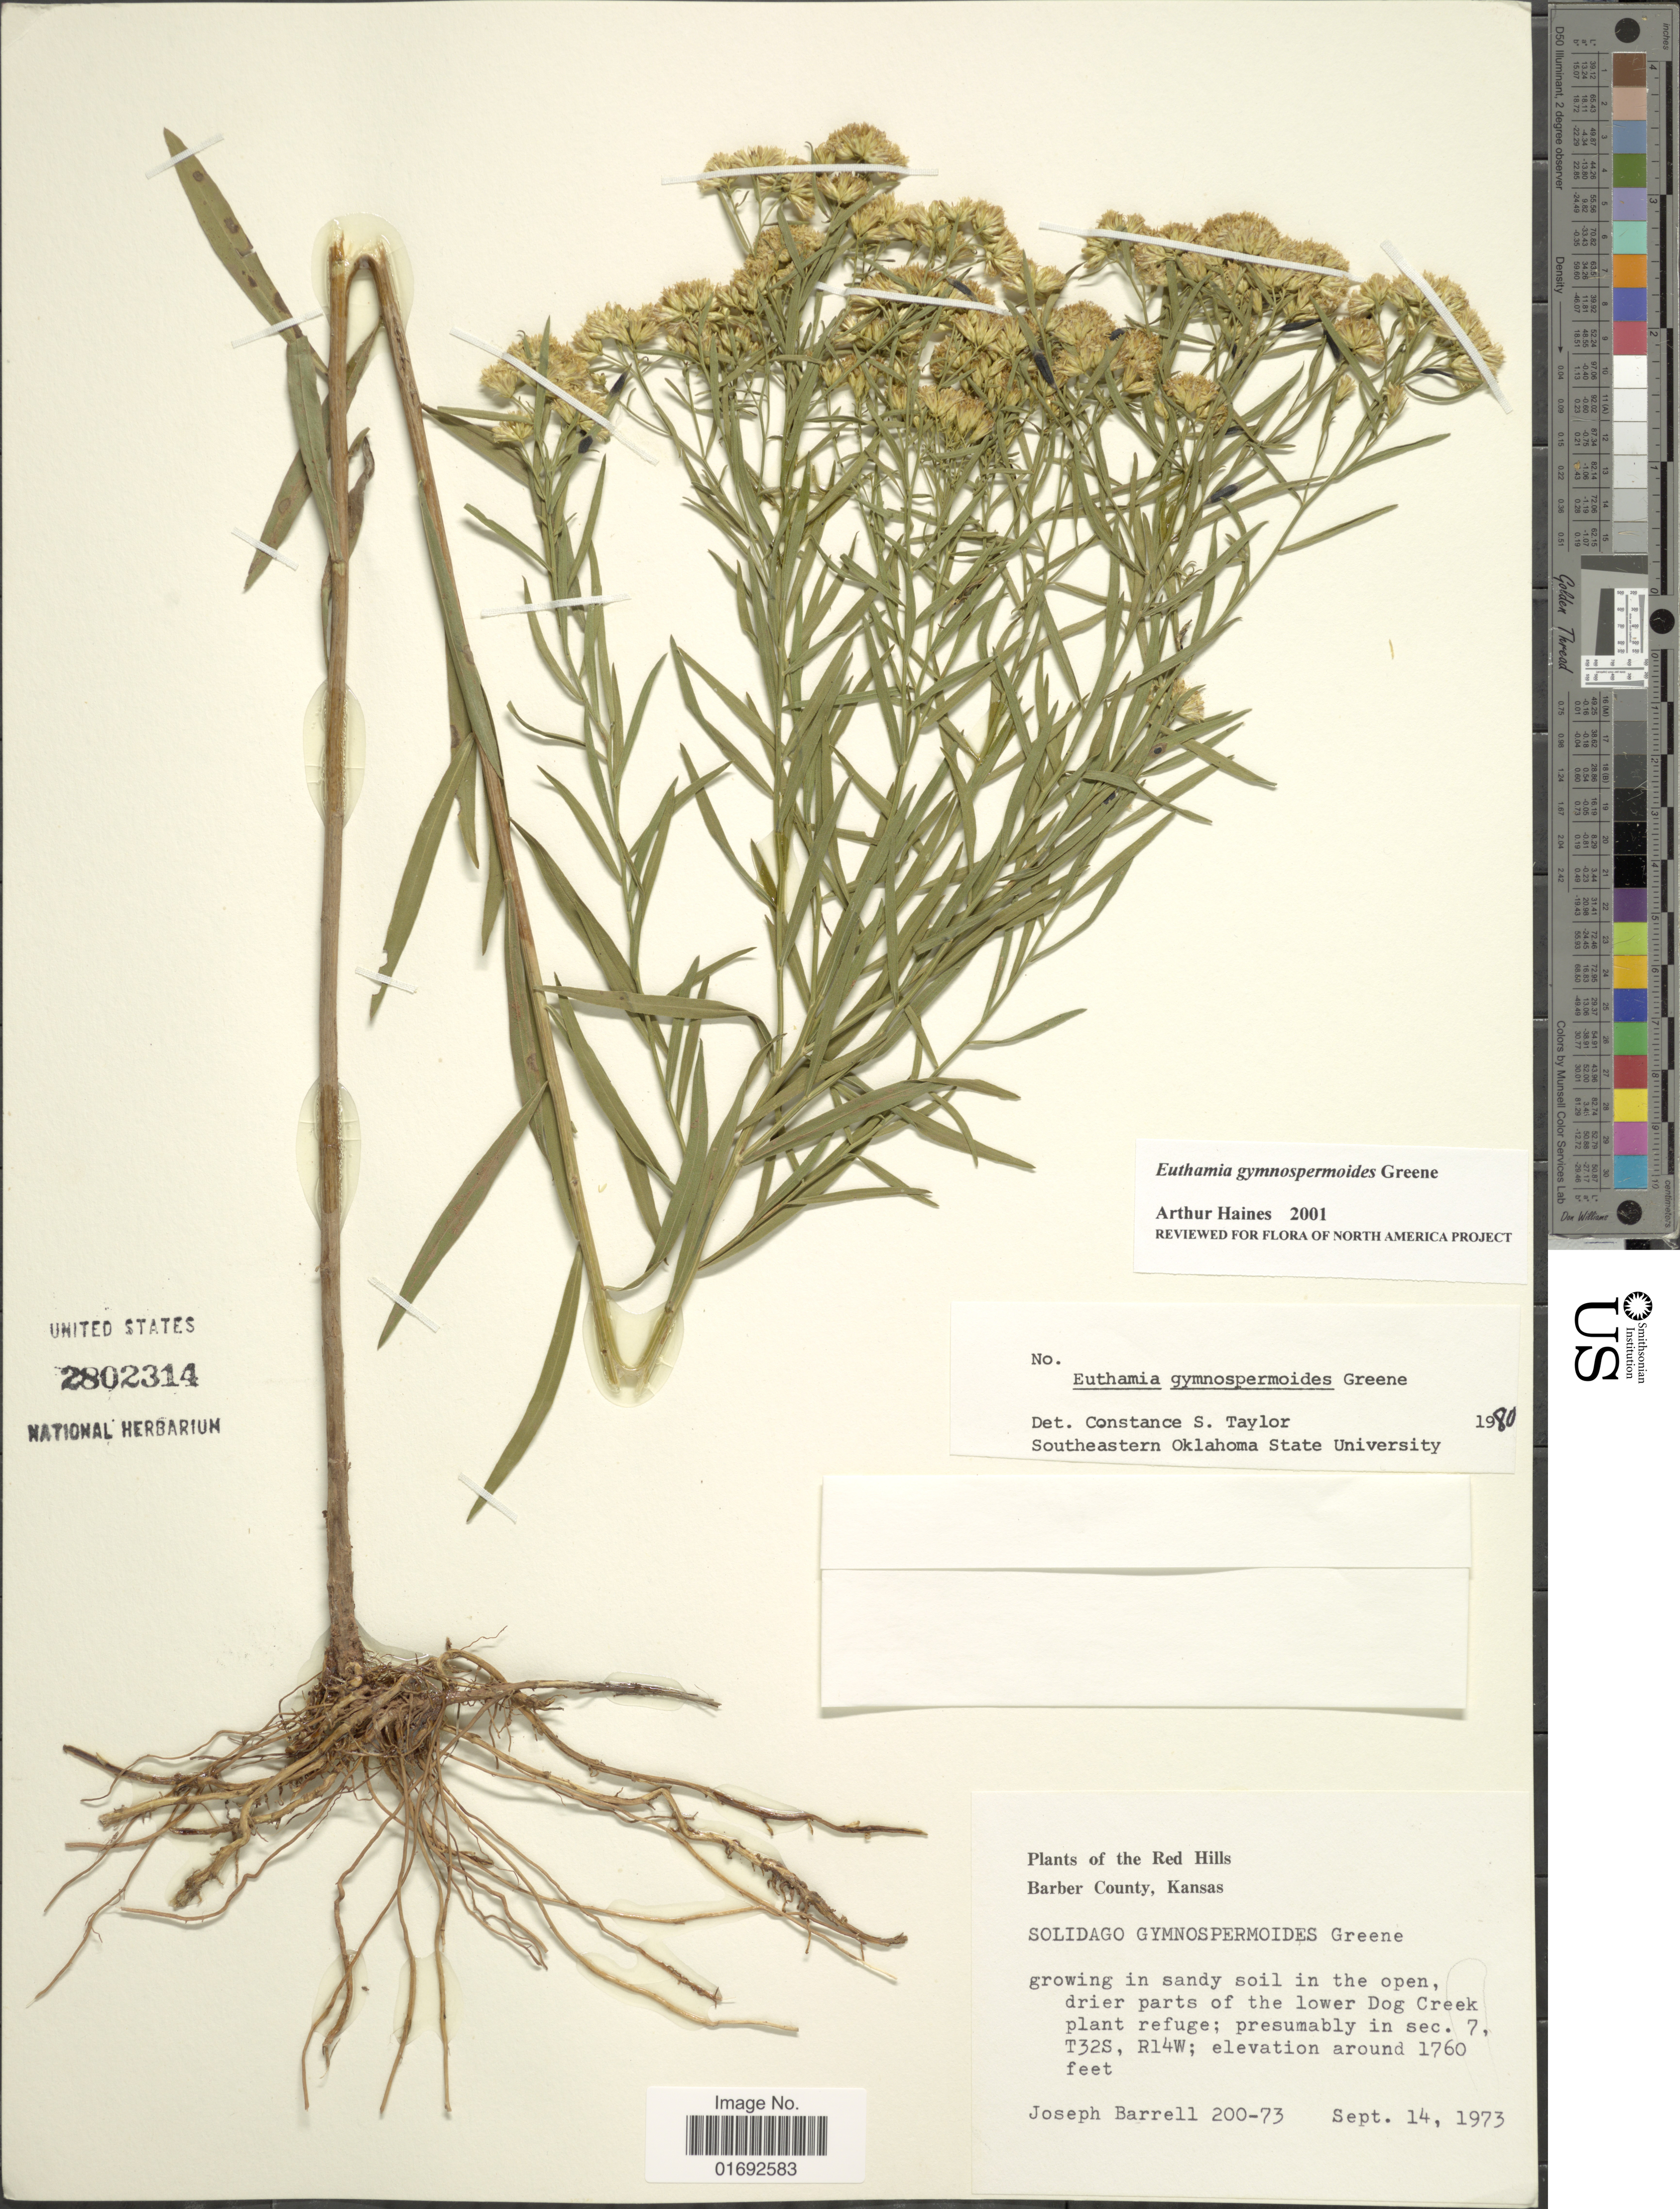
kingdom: Plantae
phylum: Tracheophyta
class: Magnoliopsida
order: Asterales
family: Asteraceae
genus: Euthamia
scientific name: Euthamia gymnospermoides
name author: Greene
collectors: J. Barrell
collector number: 200-73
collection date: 1973-09-14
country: United States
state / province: Kansas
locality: Red Hills, Barber County, parts of the lower Dog Creek, sec. 7, T32S, R14W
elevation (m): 536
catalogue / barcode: US 2802314